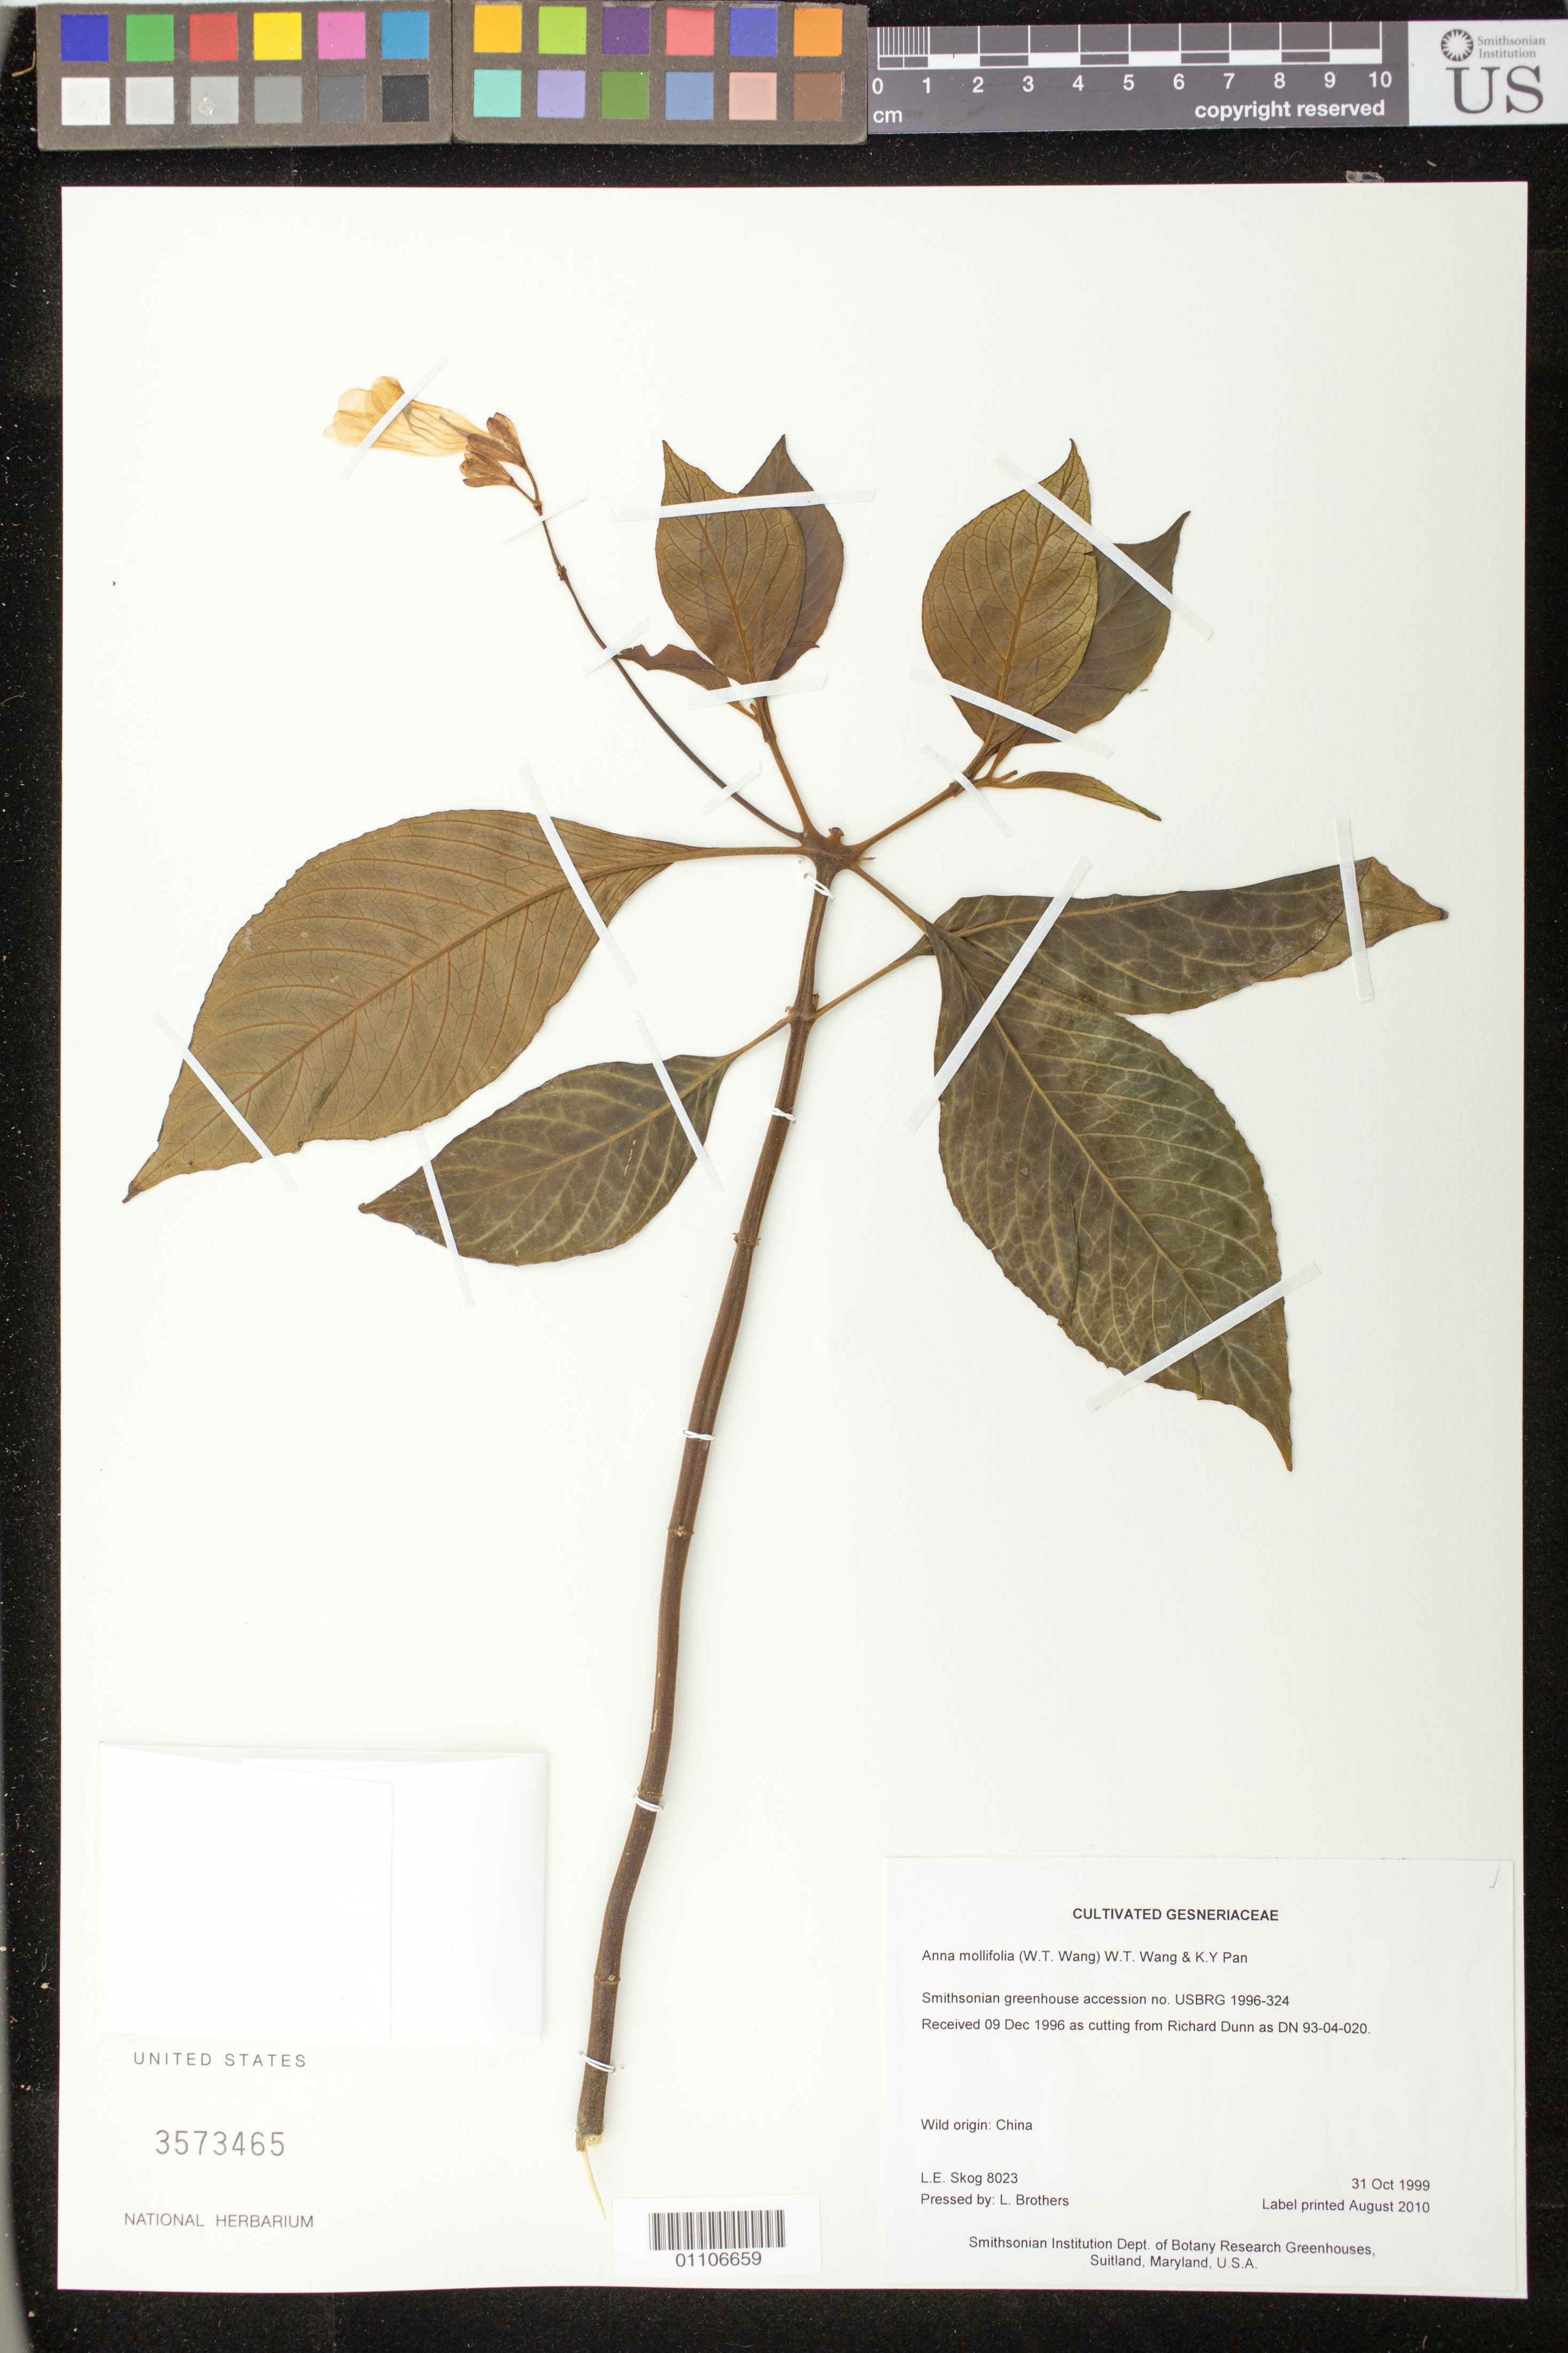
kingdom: Plantae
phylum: Tracheophyta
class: Magnoliopsida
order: Lamiales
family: Gesneriaceae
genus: Anna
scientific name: Anna mollifolia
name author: (W.T. Wang) W.T. Wang & K.Y. Pan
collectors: L. E. Skog & L. Brothers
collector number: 8023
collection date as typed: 31 Oct 1999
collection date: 1999-10-31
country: China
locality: Smithsonian Institution Dept. of Botany Research Greenhouses, Suitland, Maryland, U.S.A.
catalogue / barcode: US 3573465